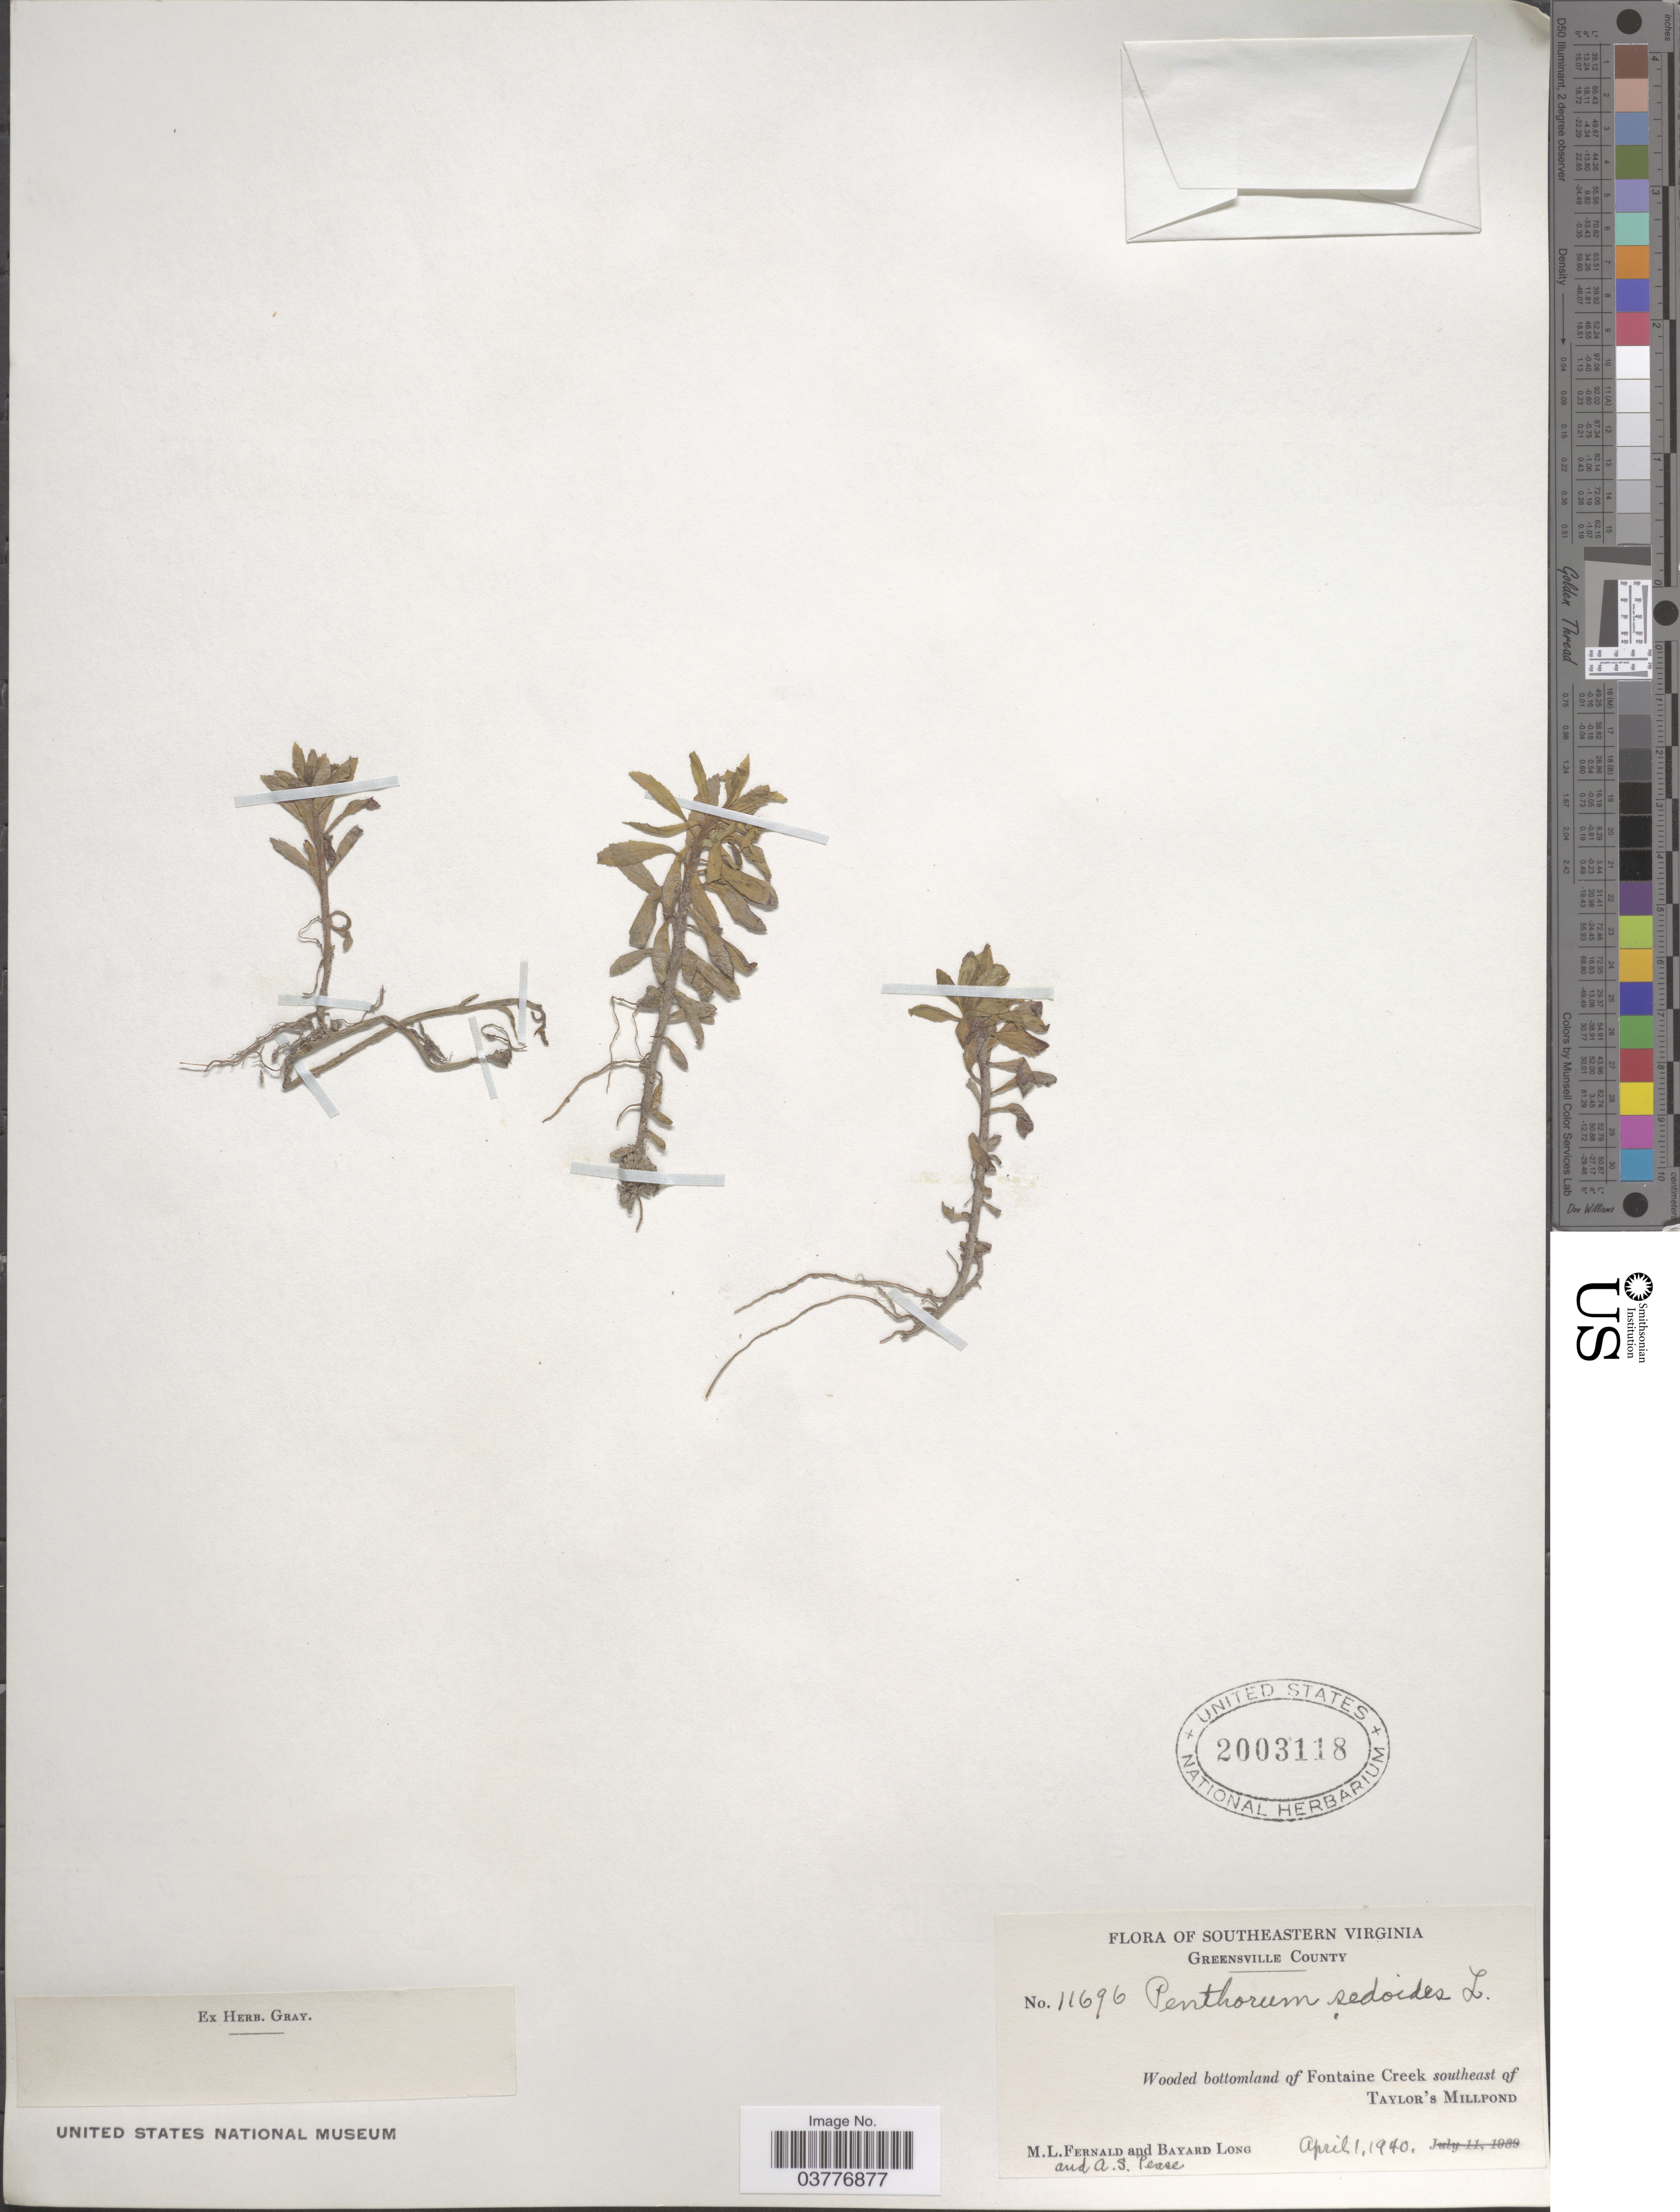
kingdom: Plantae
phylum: Tracheophyta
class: Magnoliopsida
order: Saxifragales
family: Penthoraceae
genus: Penthorum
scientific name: Penthorum sedoides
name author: L.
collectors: M. L. Fernald, B. Long & A. S. Pease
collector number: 11696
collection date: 1940-04-01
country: United States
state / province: Virginia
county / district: Greensville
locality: Southeastern Virginia. Greensville County. Wooded bottomland of Fontaine Creek southeast of Taylor's Millpond.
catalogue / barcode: US 2003118